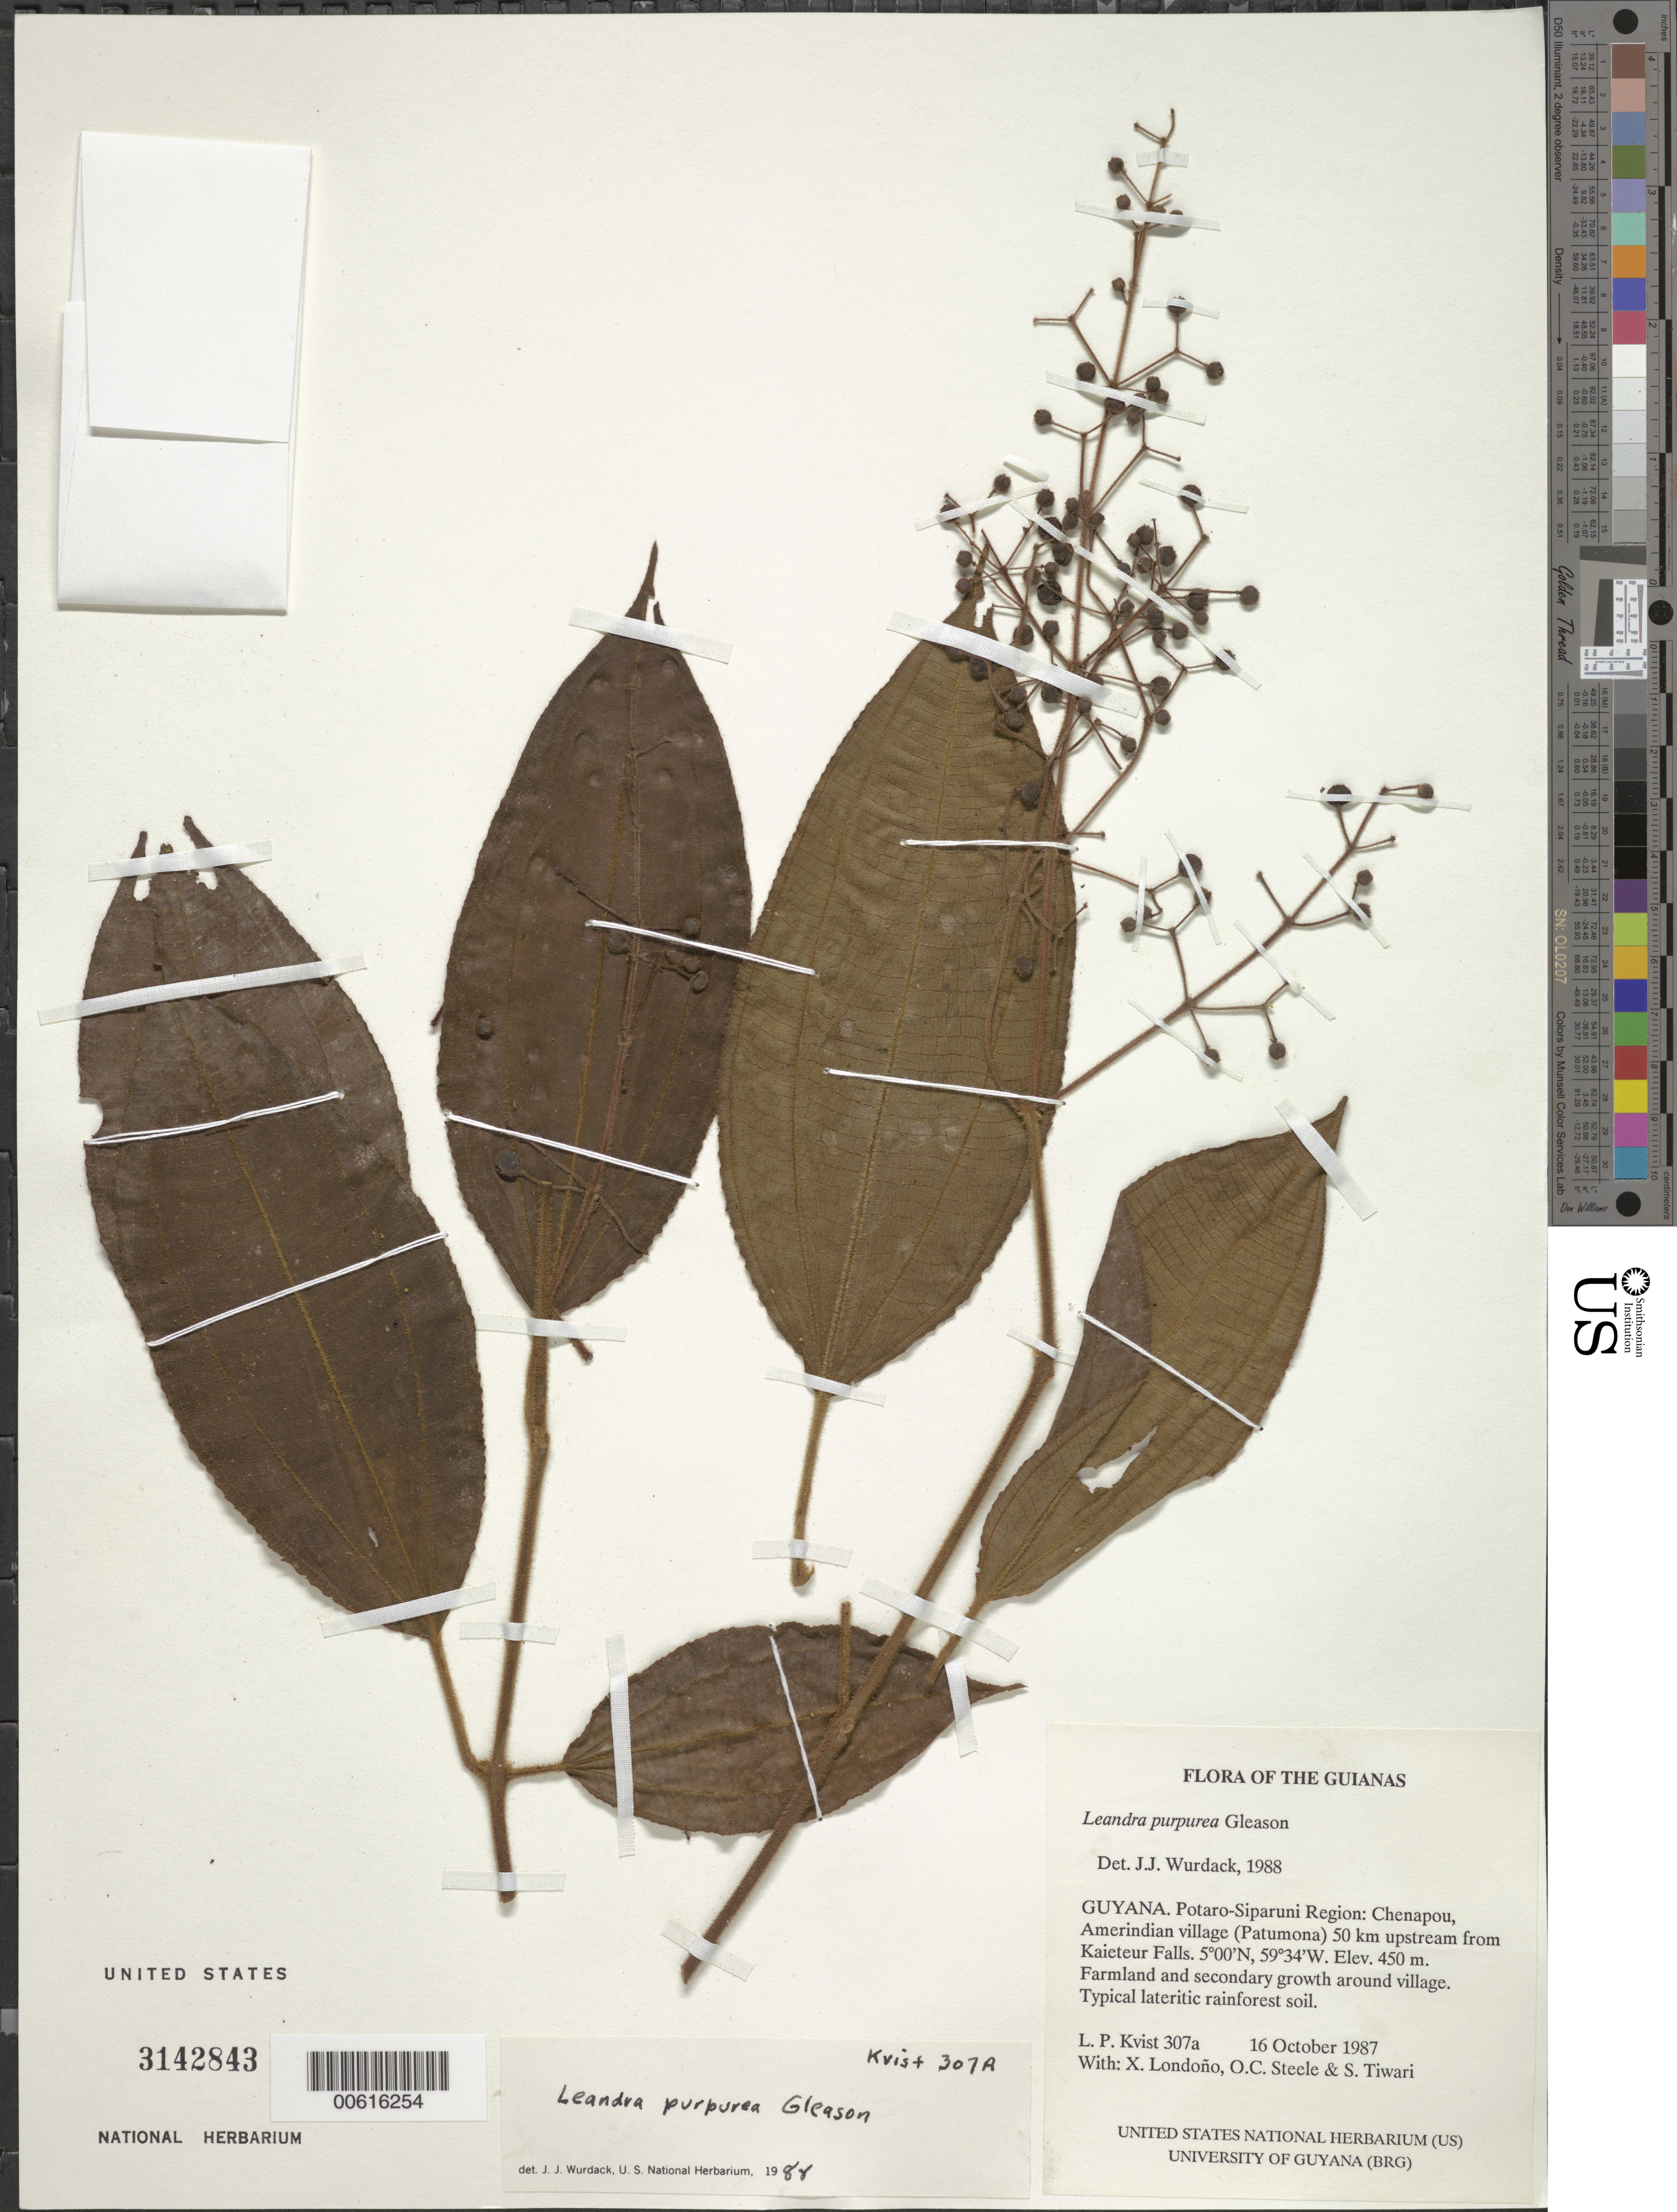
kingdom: Plantae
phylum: Tracheophyta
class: Magnoliopsida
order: Myrtales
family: Melastomataceae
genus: Leandra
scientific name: Leandra purpurea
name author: Gleason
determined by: Wurdack, John J., (US), US (UNITED STATES)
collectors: L. P. Kvist, X. Londoño, O. C. Steele & S. Tiwari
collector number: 307 a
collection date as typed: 16 October 1987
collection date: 1987-10-16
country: Guyana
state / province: Potaro-Siparuni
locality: Chenapou, Amerindian village (Patumona) 50 km upstream from Kaieteur Falls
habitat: Farmland and secondary growth around village. Typical lateritic rainforest soil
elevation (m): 450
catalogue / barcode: US 3142843